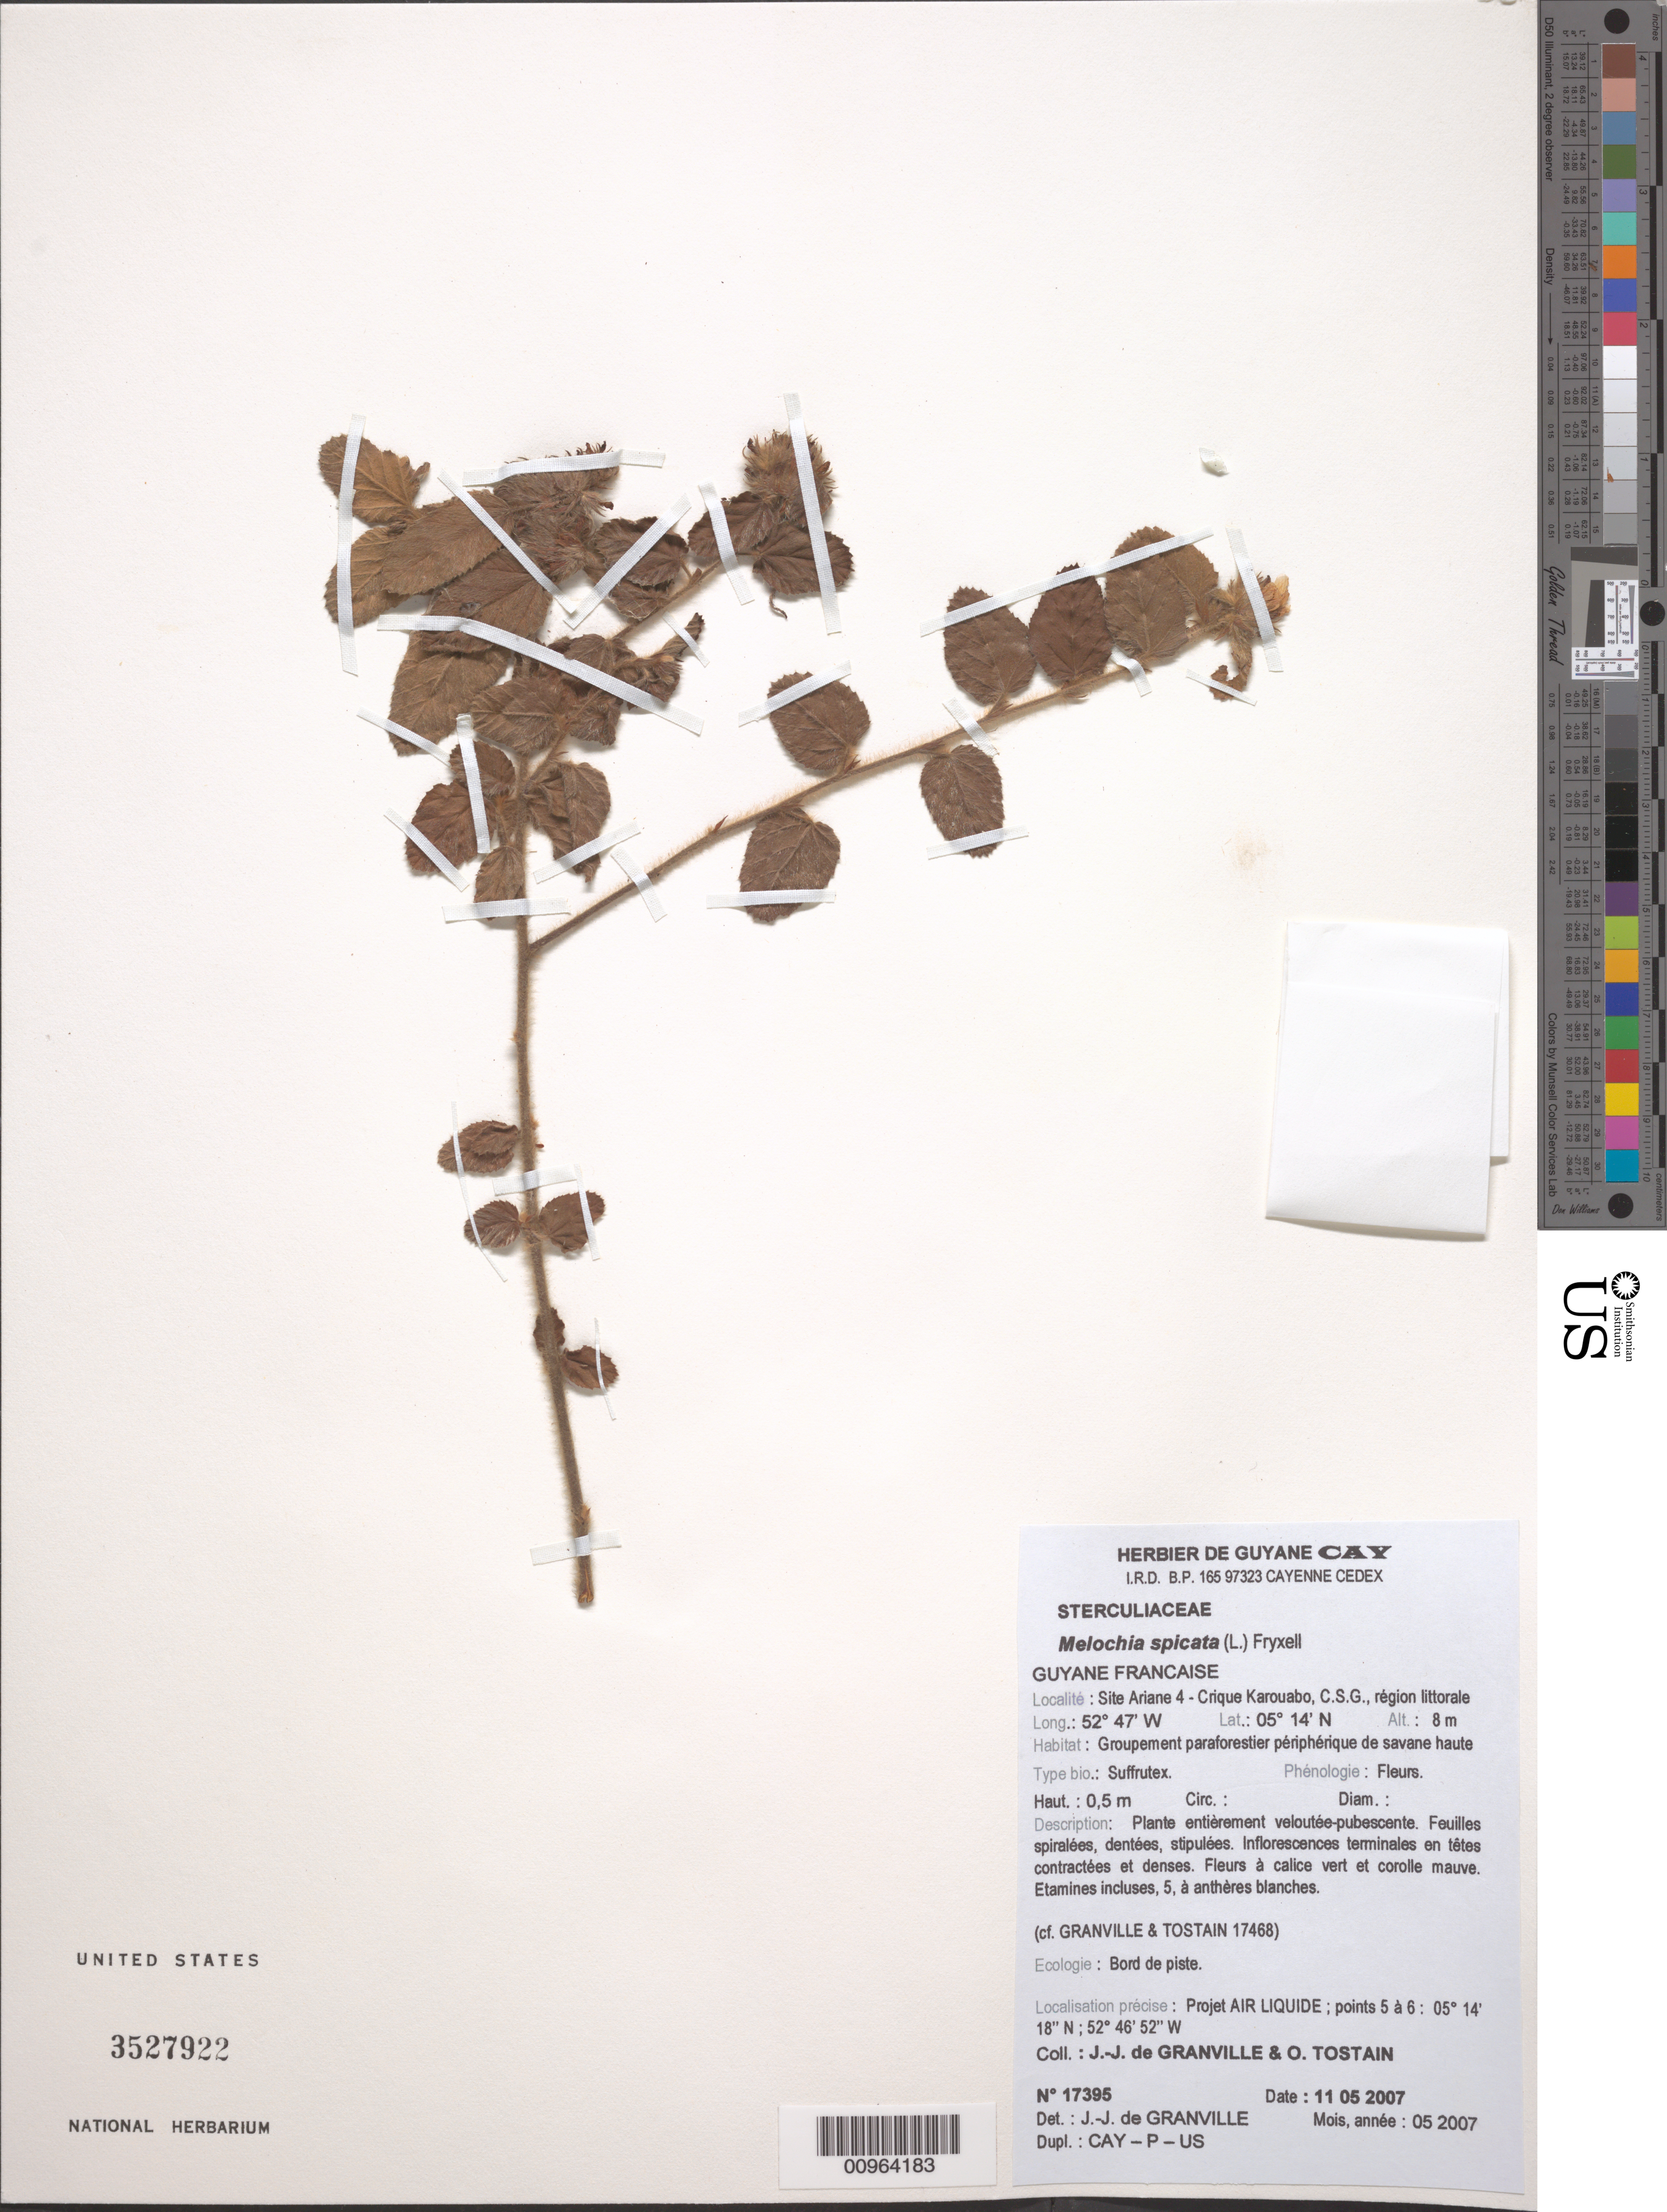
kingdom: Plantae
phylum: Tracheophyta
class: Magnoliopsida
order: Malvales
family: Malvaceae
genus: Melochia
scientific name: Melochia spicata var. spicata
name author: (L.) Fryxell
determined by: Dorr, L. J., (BOT), Smithsonian Institution - National Museum of Natural History (UNITED STATES)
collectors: J.-J. de Granville & O. Tostain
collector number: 17395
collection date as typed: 11-May-07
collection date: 2007-05-11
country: French Guiana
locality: Crique Karouabo, C.S.G., Site Ariane 4. Projet AIR LIQUIDE; points 5 a 6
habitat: Region littorale; groupement paraforestiere peripherique de savane haute. Bord de piste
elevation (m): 8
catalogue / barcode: US 3527922